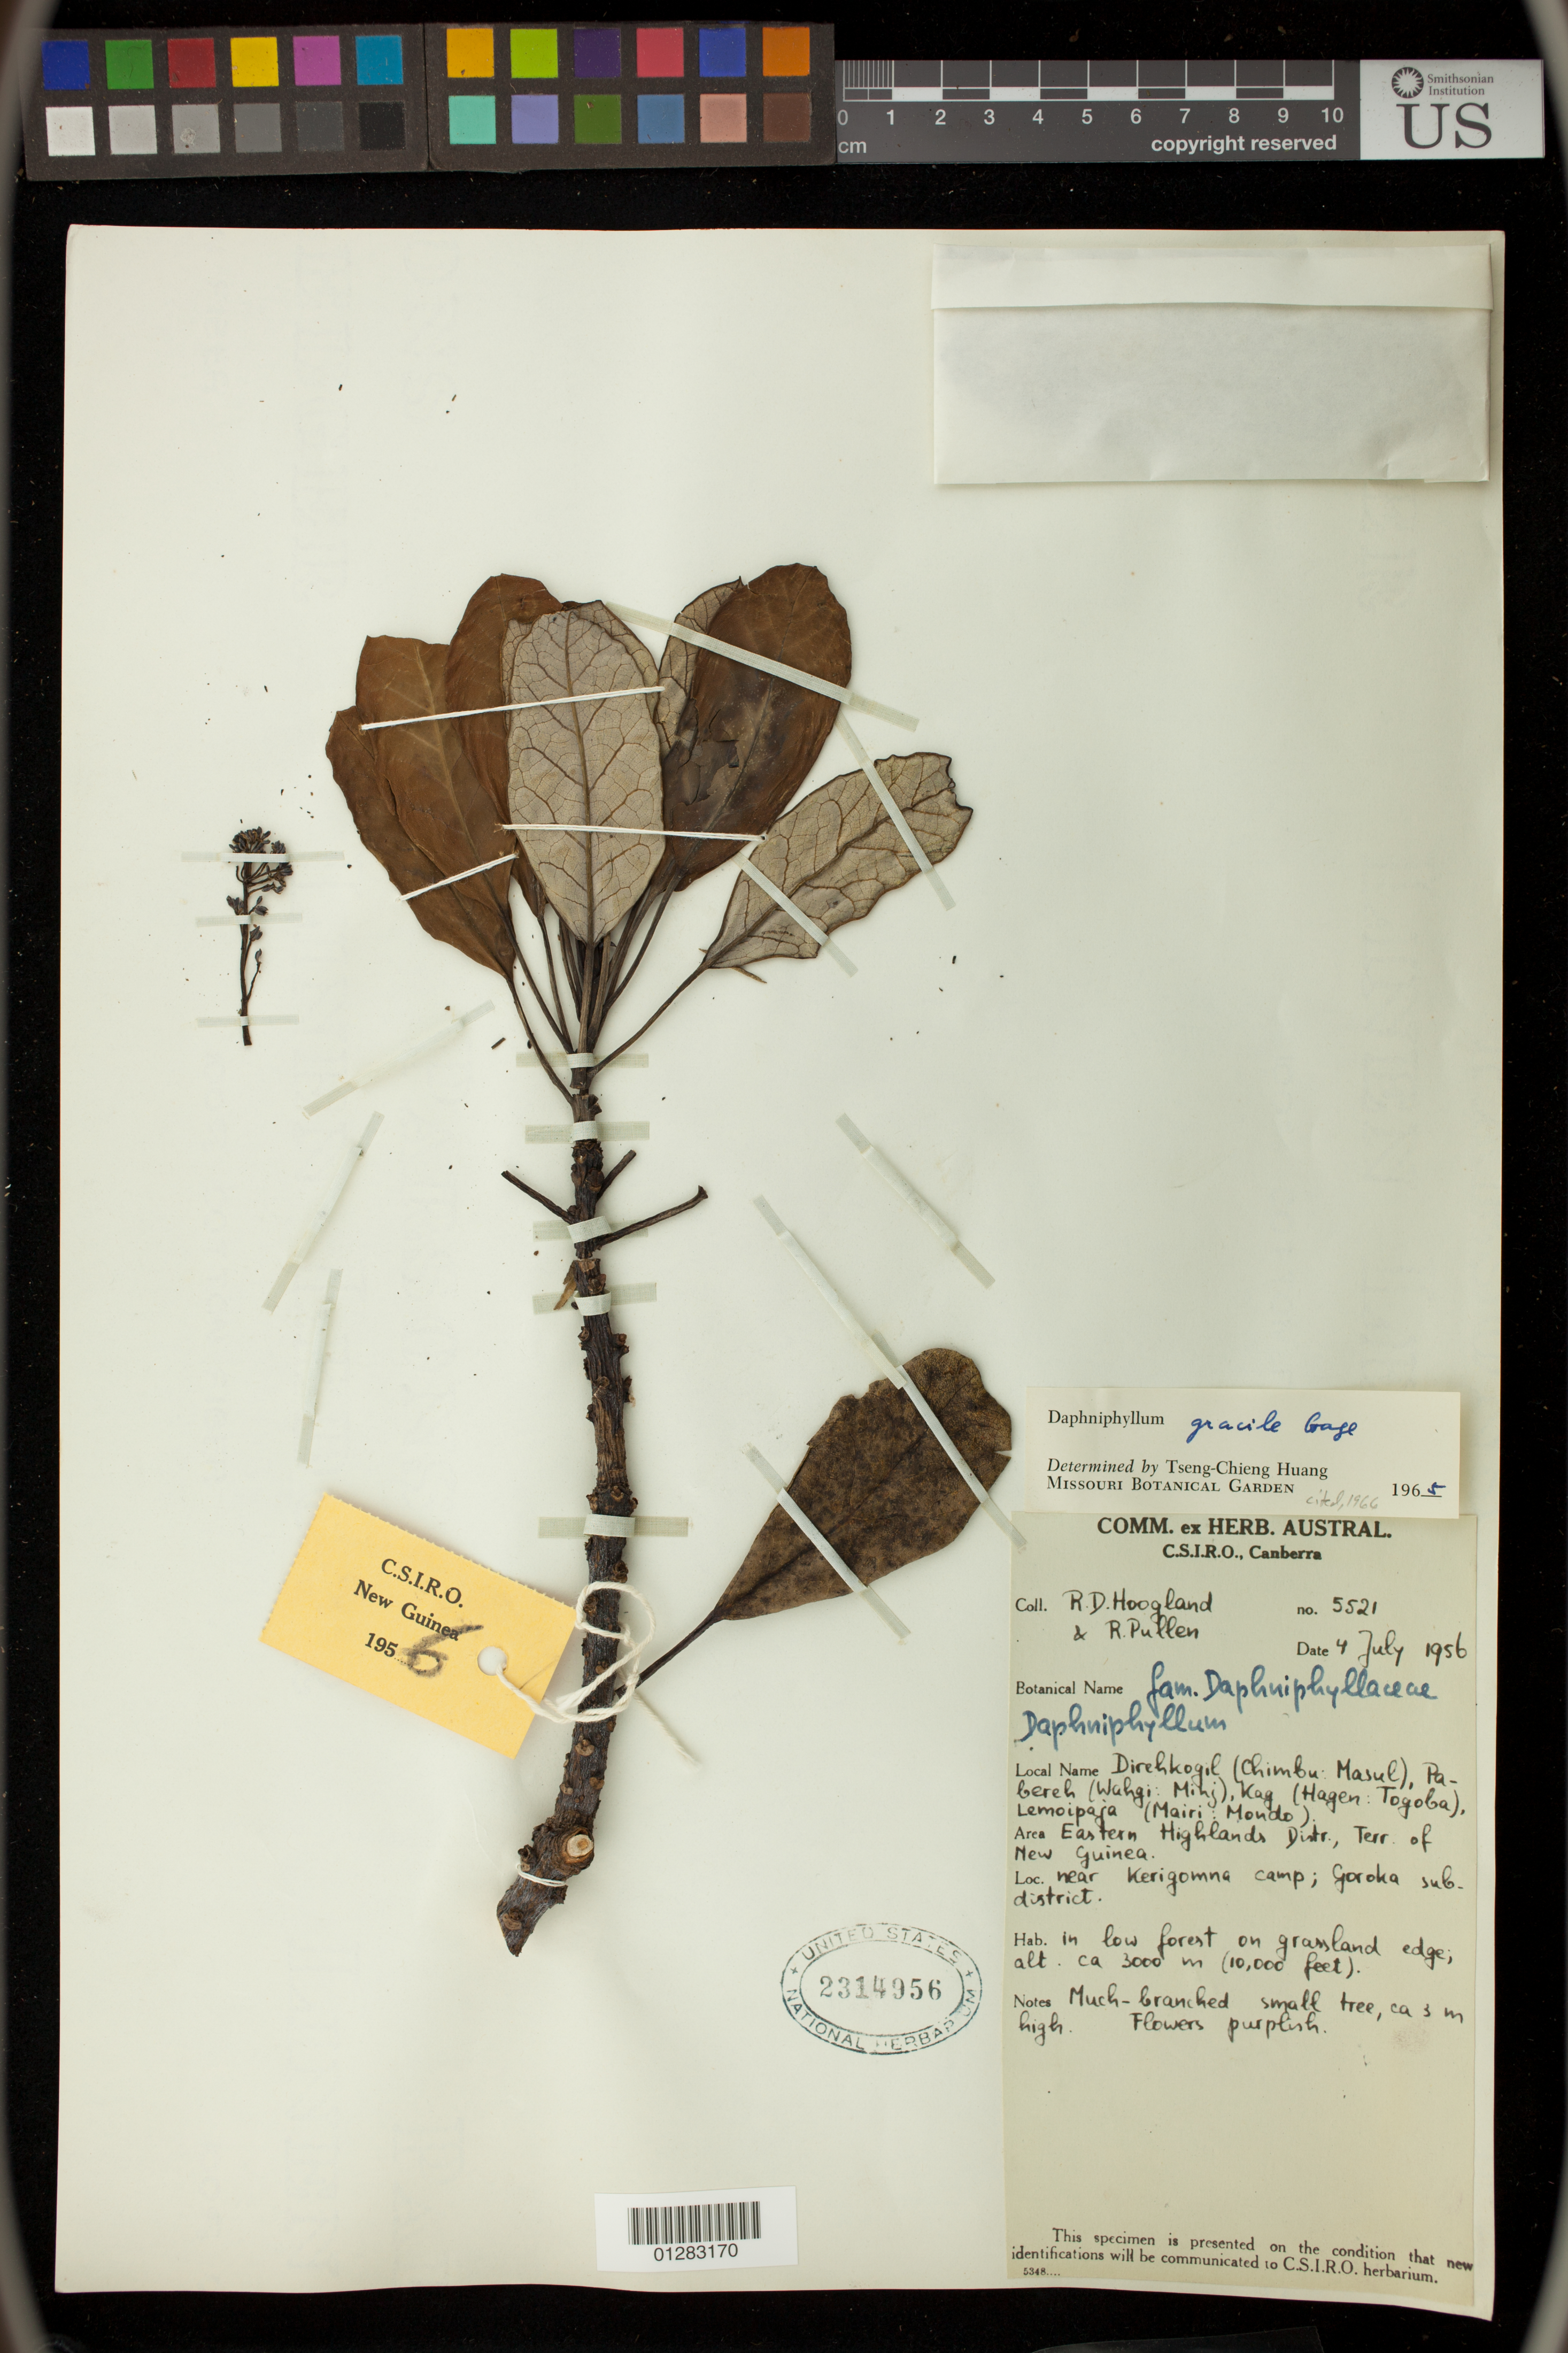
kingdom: Plantae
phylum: Tracheophyta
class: Magnoliopsida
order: Saxifragales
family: Daphniphyllaceae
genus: Daphniphyllum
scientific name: Daphniphyllum gracile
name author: Gage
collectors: R. D. Hoogland & R. Pullen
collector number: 5521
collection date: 1956-07-04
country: Papua New Guinea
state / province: Eastern Highlands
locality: near Kerigomna camp; Goroka subdistrict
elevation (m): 914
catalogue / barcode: US 2314956